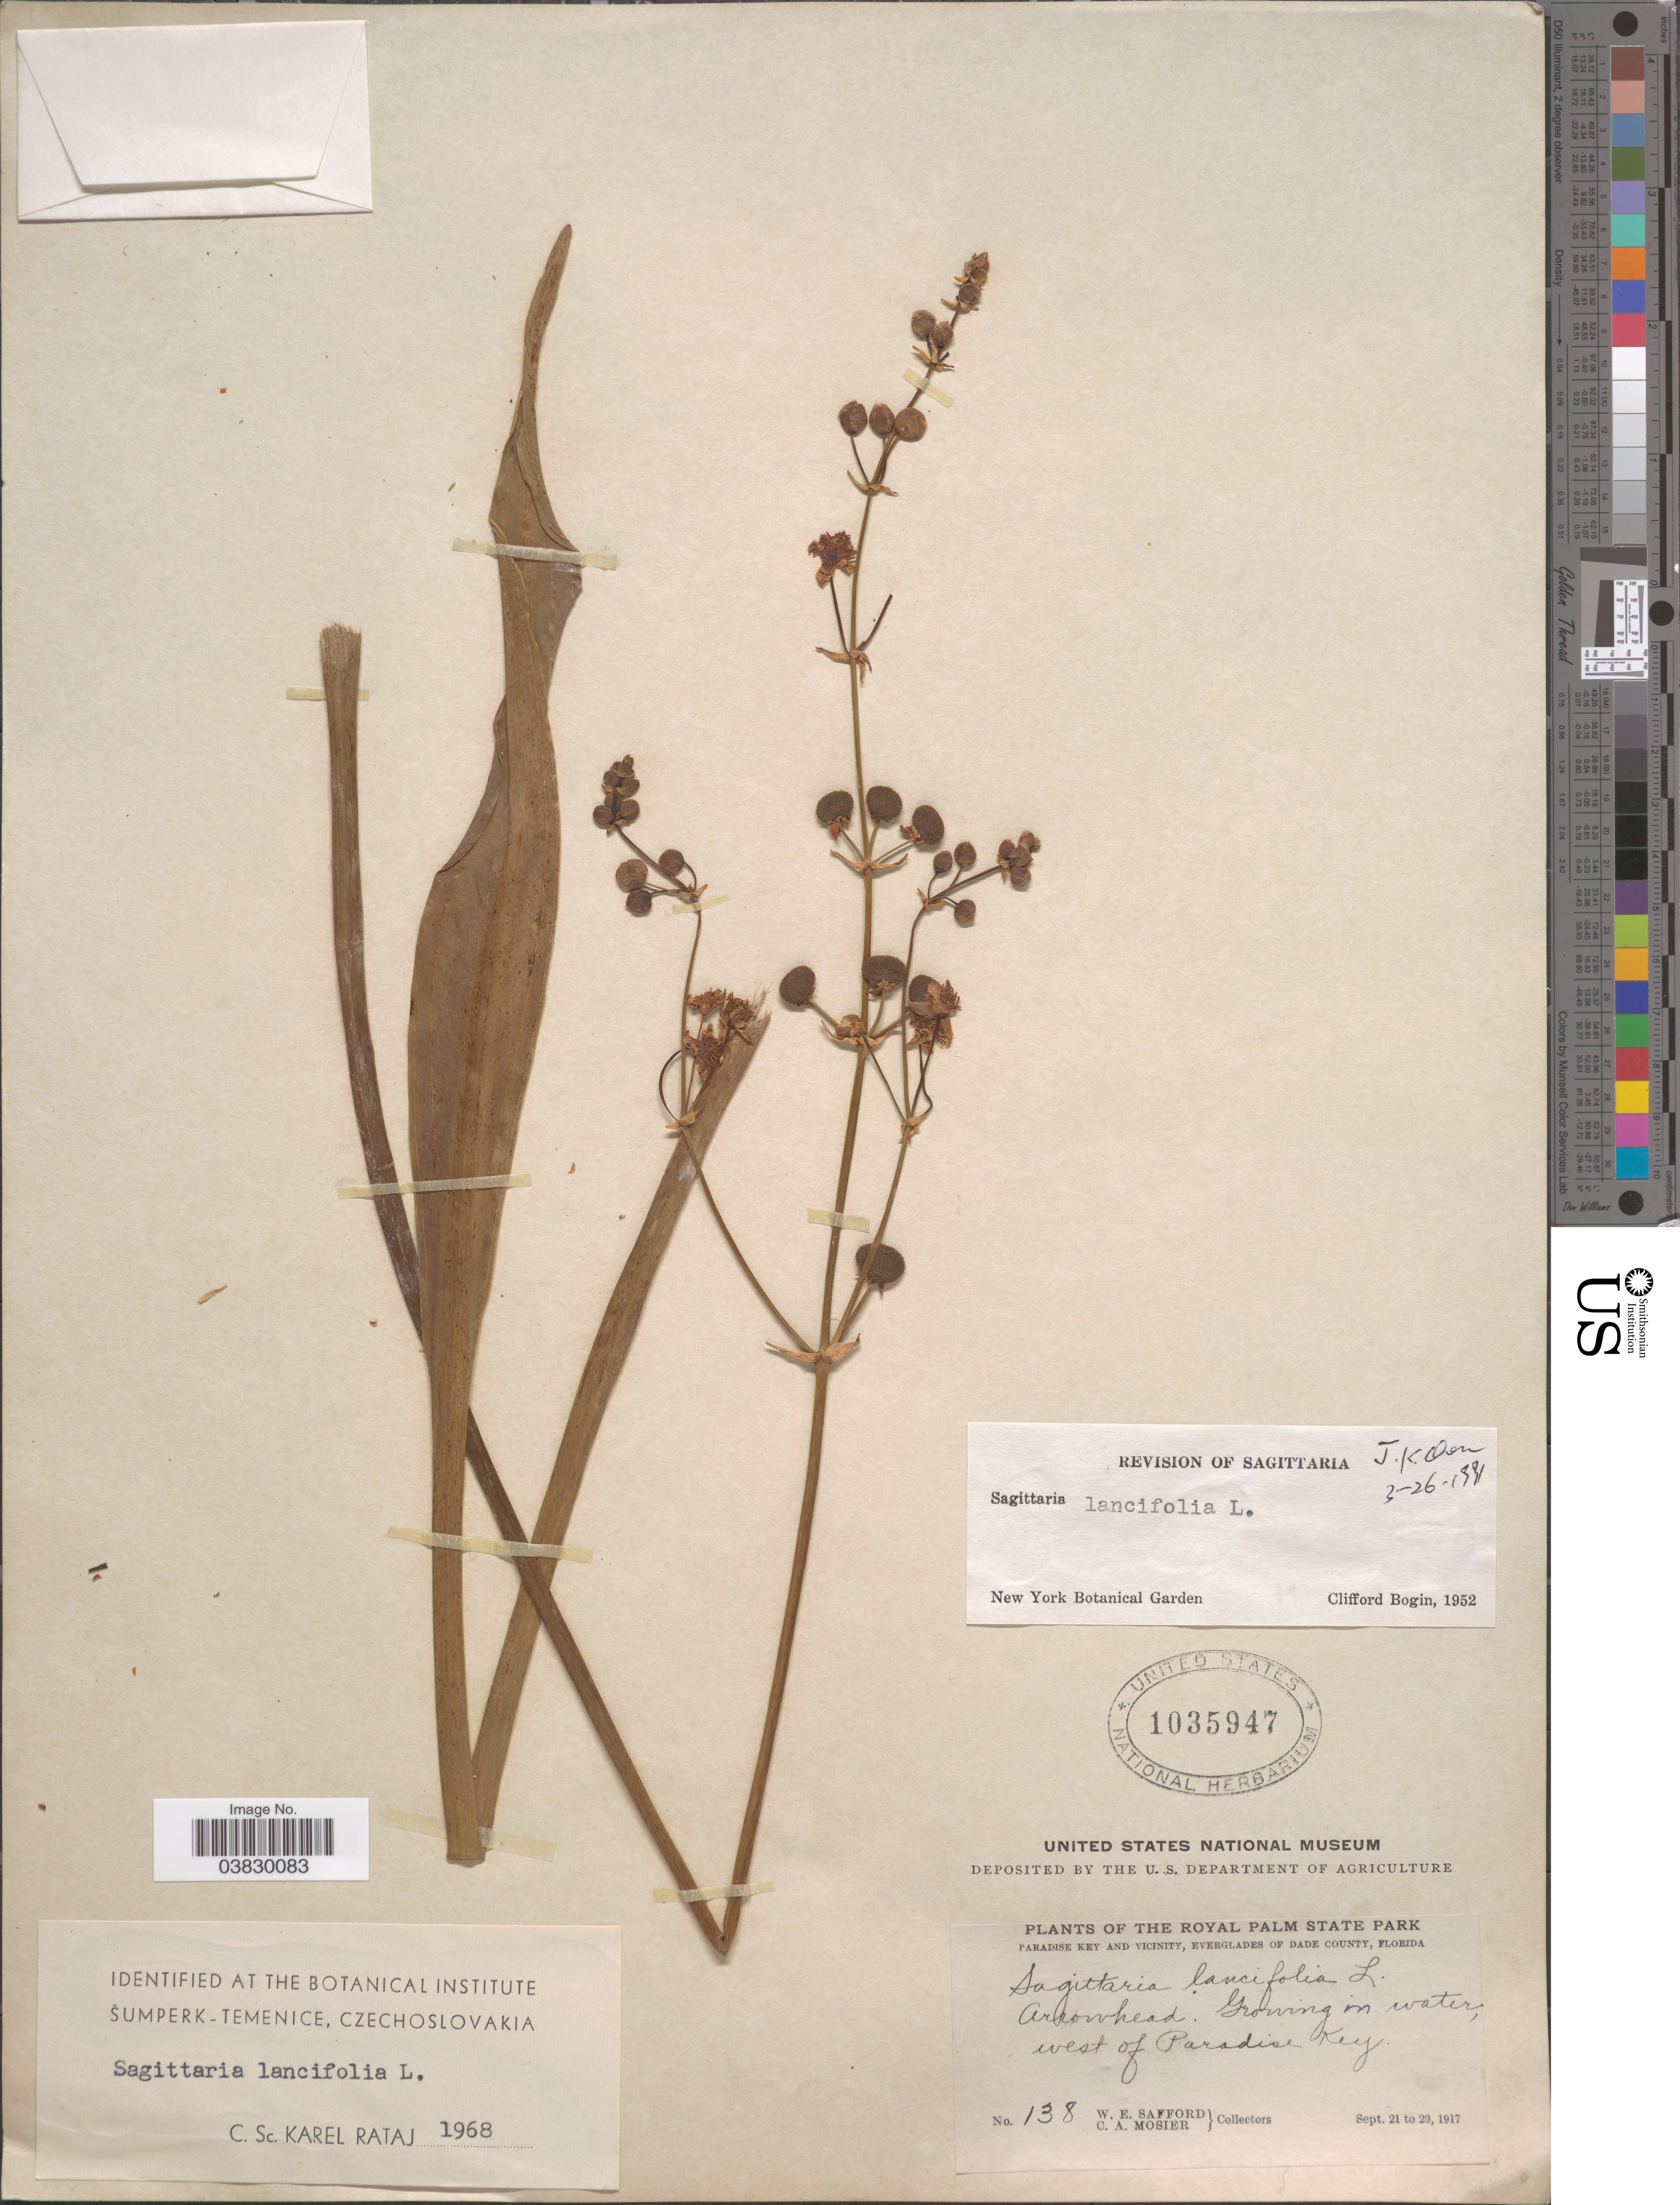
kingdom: Plantae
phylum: Tracheophyta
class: Liliopsida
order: Alismatales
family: Alismataceae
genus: Sagittaria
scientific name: Sagittaria lancifolia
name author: L.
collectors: W. E. Safford & C. A. Mosier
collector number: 138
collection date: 1917-09-21/1917-09-29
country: United States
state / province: Florida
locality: The Royal Palm State Park. Paradise Key and Vicinity, Everglades of Dade County. West of Paradise Key.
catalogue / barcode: US 1035947